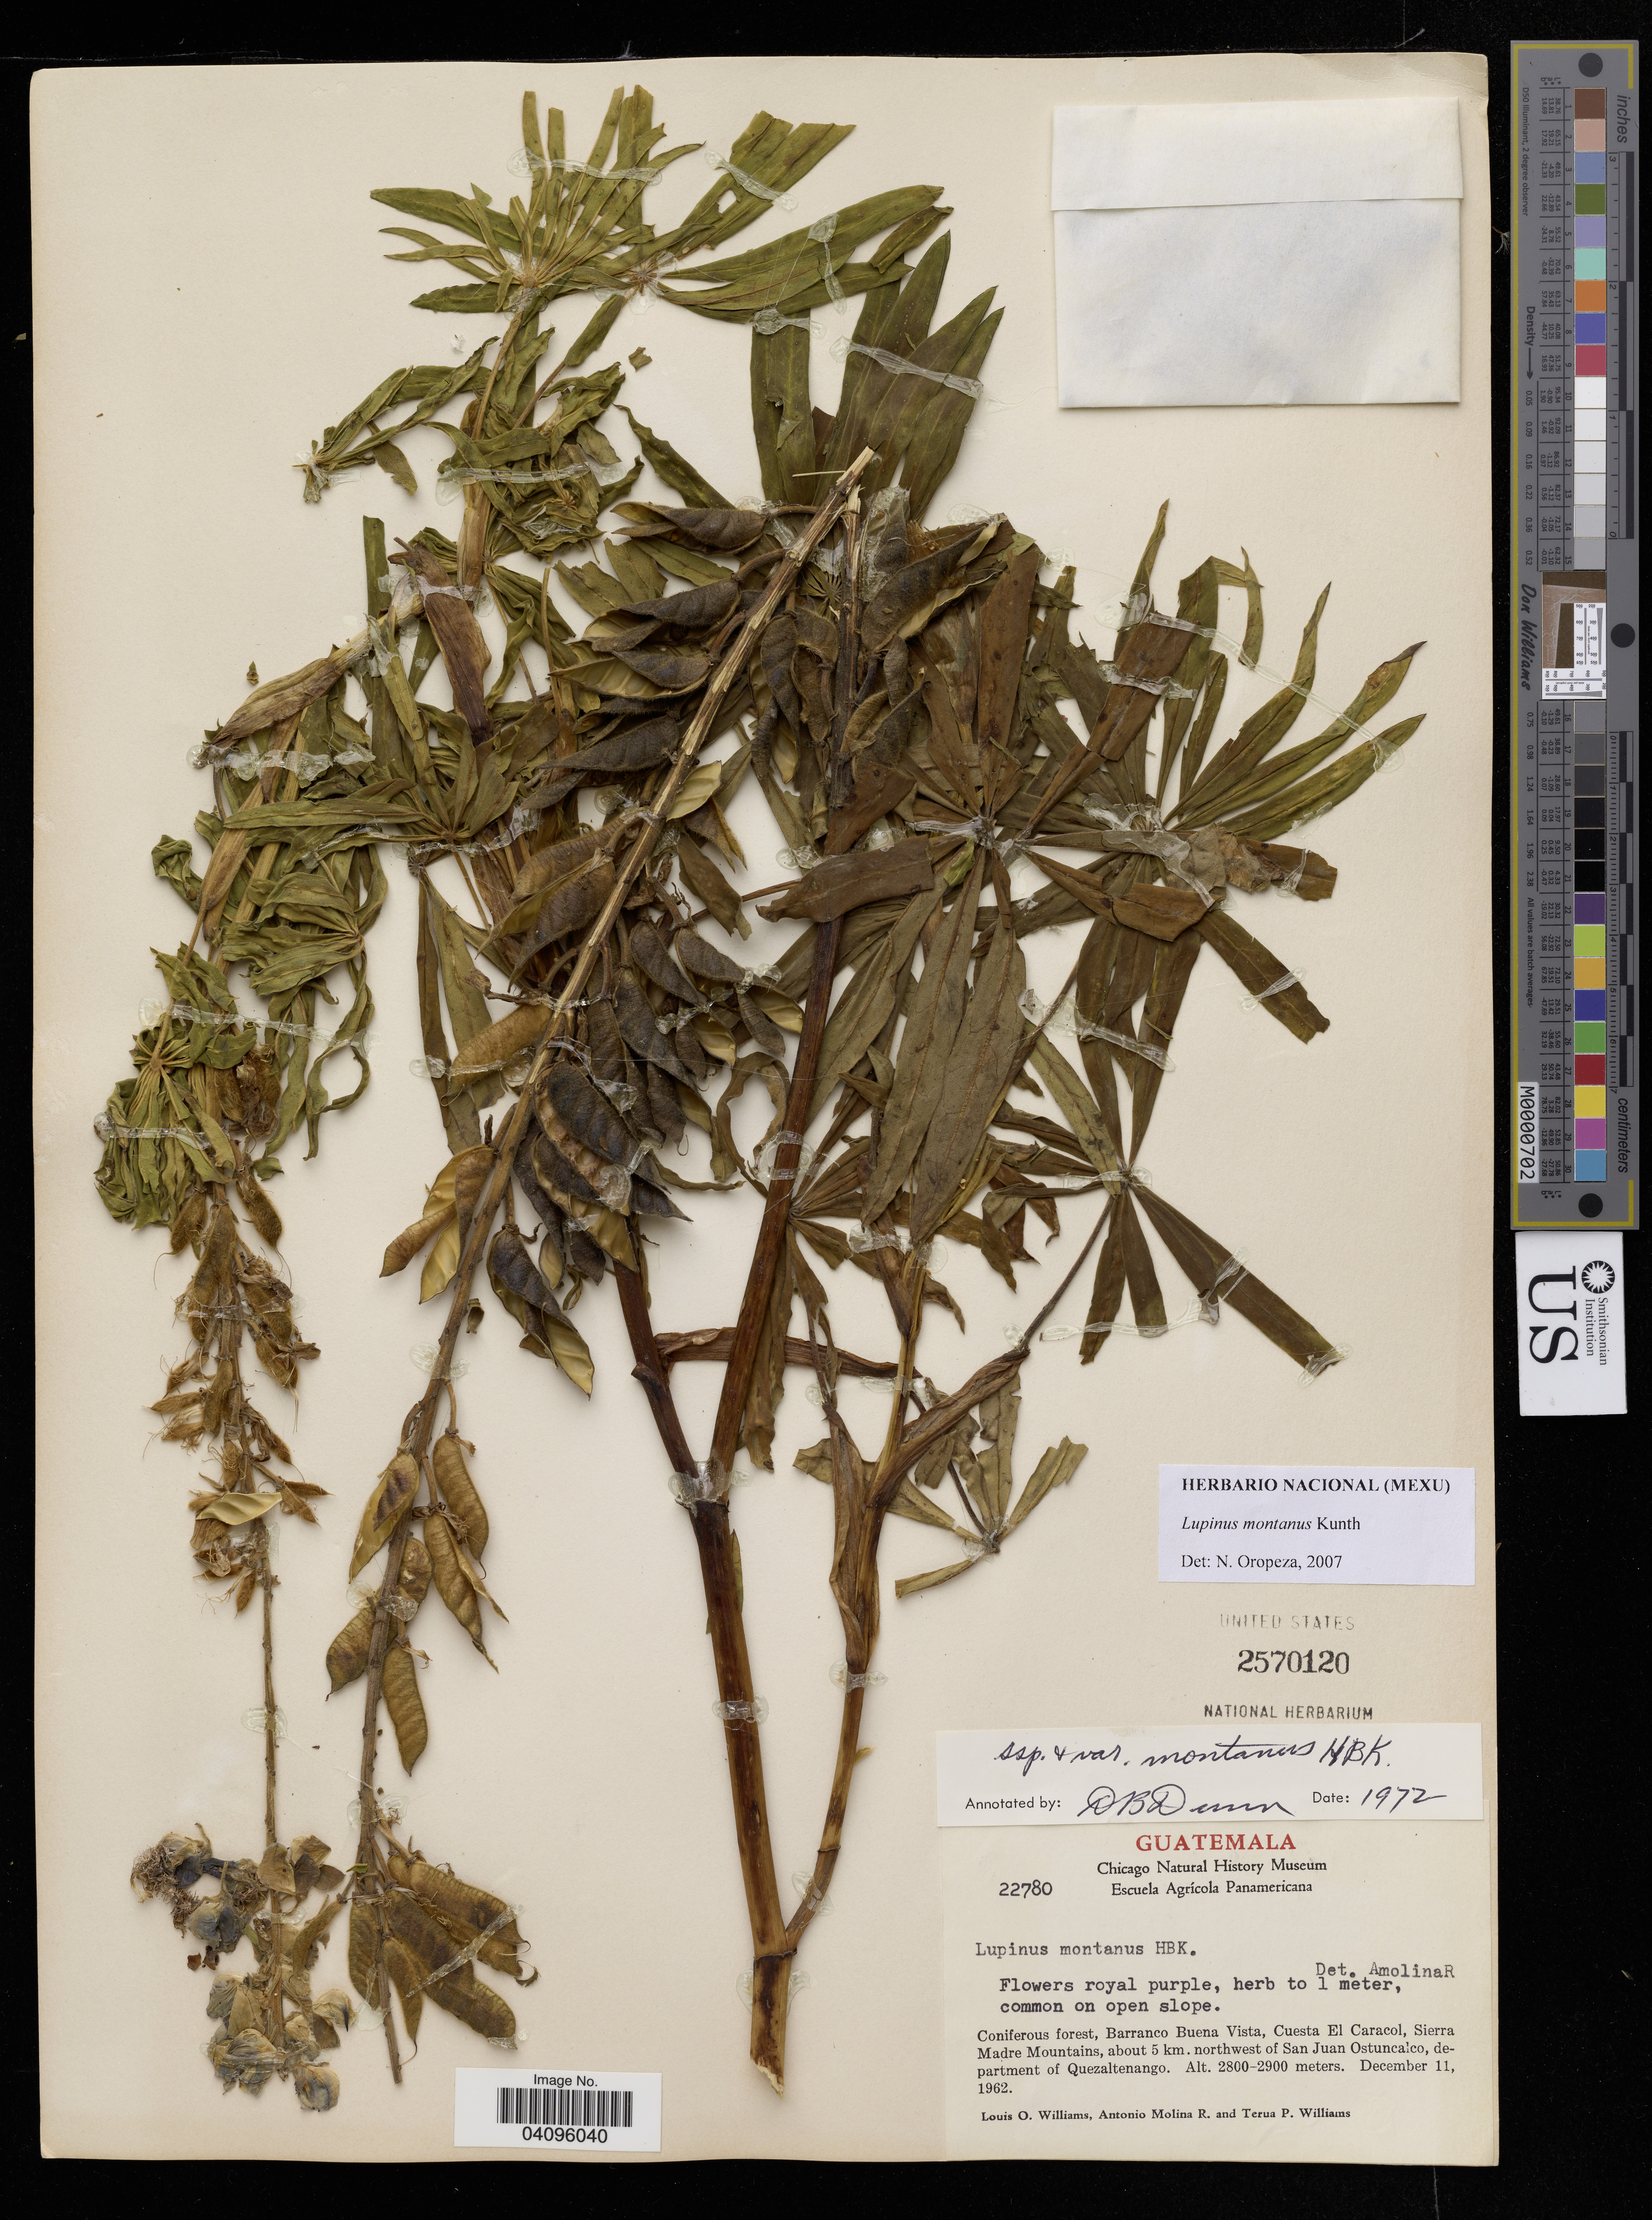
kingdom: Plantae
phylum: Tracheophyta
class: Magnoliopsida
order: Fabales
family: Fabaceae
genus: Lupinus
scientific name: Lupinus montanus subsp. montanus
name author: Kunth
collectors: L. Williams, A. Molina R. & T. P. Williams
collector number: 22780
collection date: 1962-12-11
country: Guatemala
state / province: Quezaltenango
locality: Barranco Buena Vista, Cuesta El Caracol, Sierra Madre Mountains, about 5 km. northwest of San Juan Ostuncalco.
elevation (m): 2800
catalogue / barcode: US 2570120